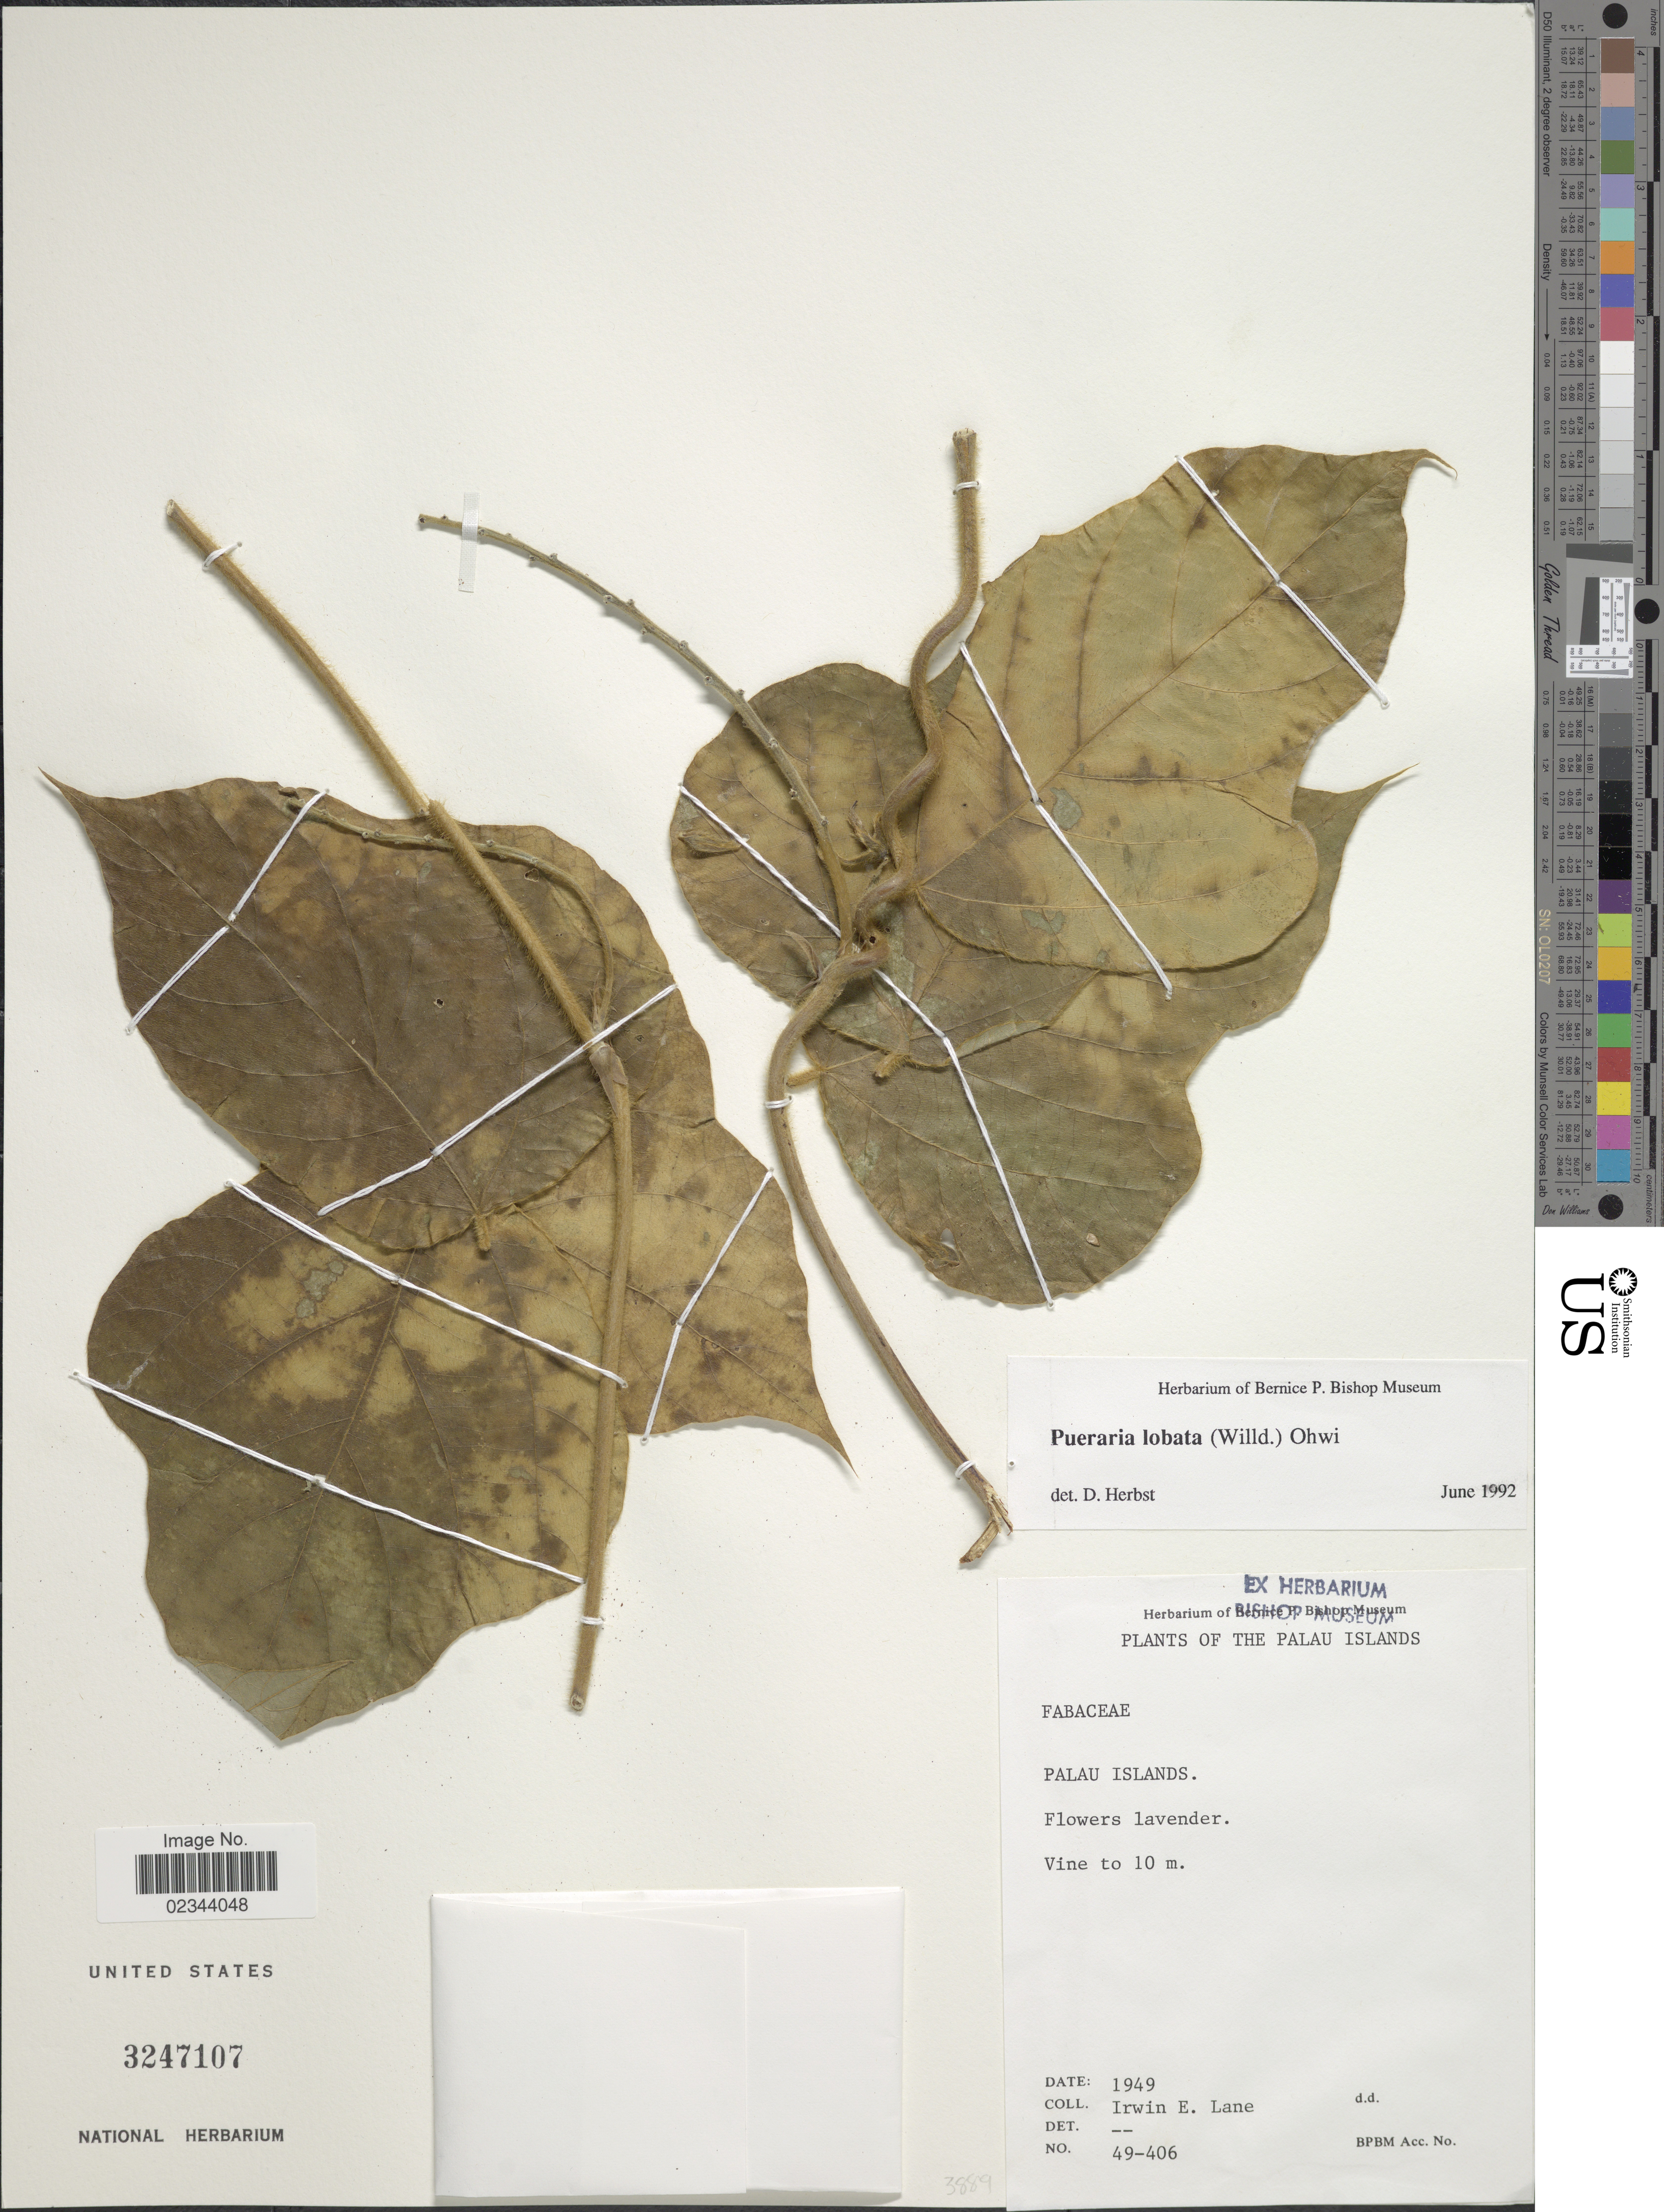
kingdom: Plantae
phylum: Tracheophyta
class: Magnoliopsida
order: Fabales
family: Fabaceae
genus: Pueraria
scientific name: Pueraria lobata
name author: (Willd.) Ohwi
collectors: I. Lane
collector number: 49-406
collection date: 1949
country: Palau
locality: Palau Islands. Palau Islands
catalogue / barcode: US 3247107